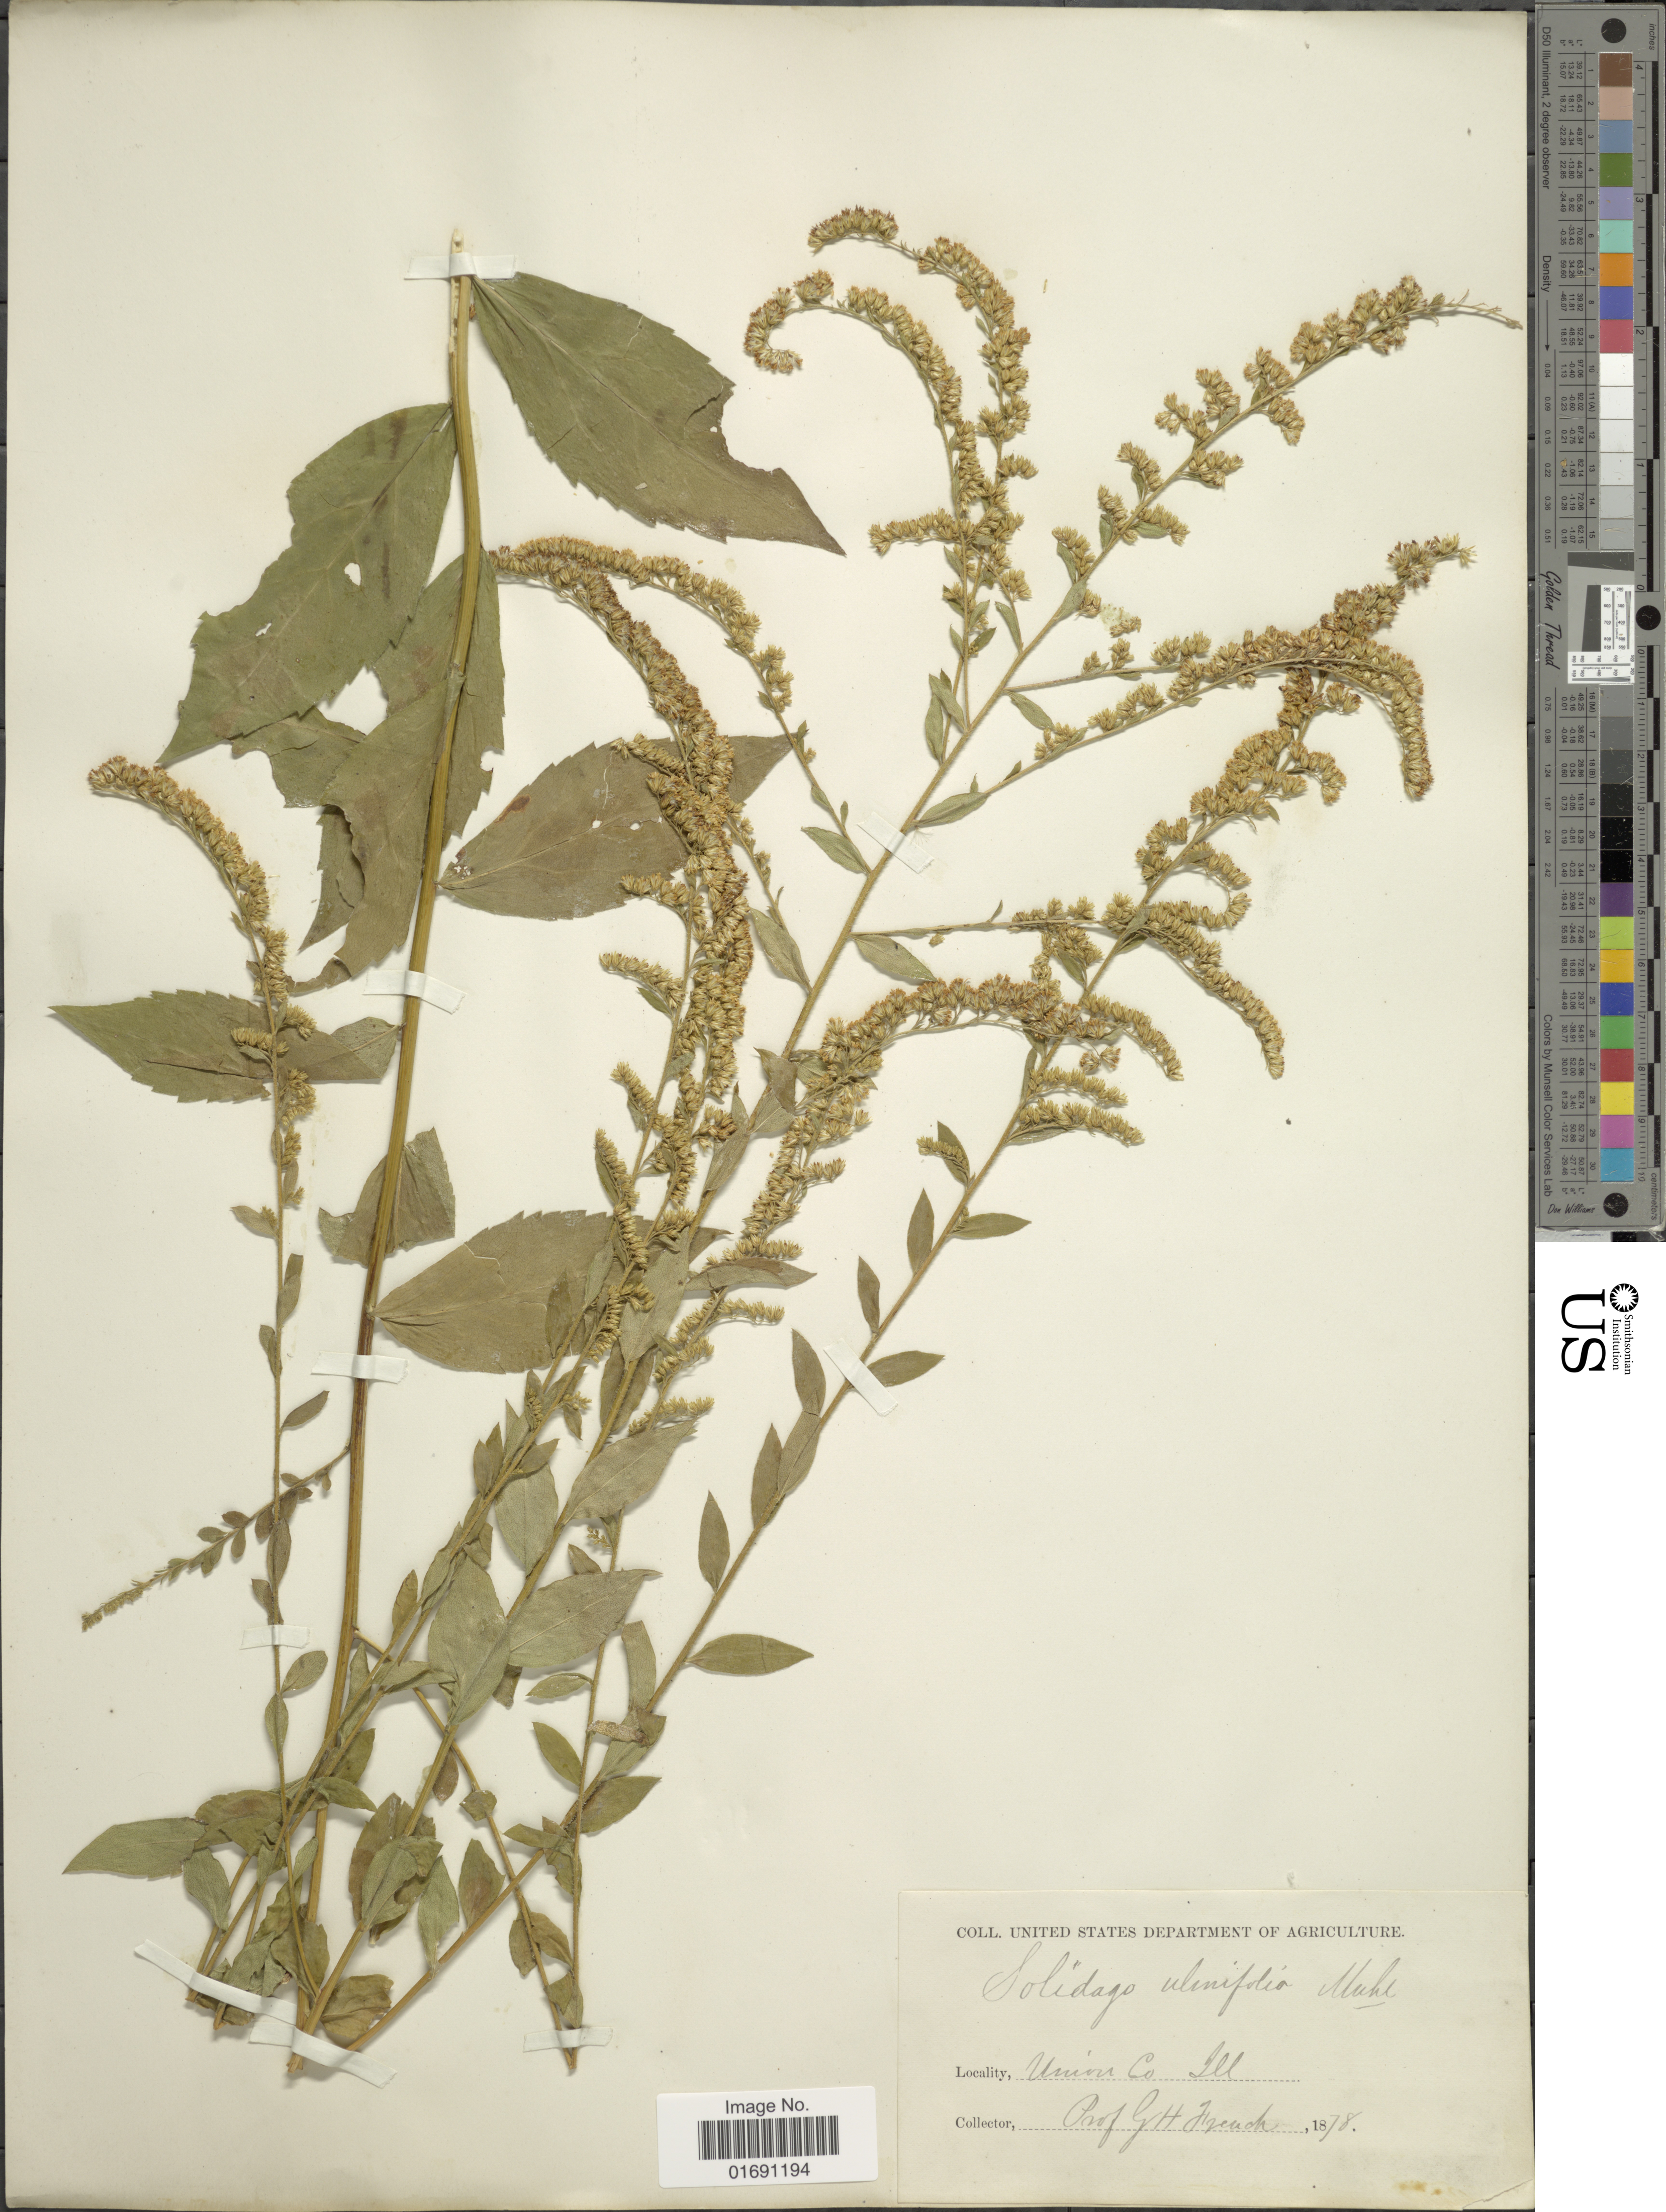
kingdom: Plantae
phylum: Tracheophyta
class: Magnoliopsida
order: Asterales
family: Asteraceae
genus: Solidago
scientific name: Solidago ulmifolia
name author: Muhl. ex Willd.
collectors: G. H. French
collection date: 1878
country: United States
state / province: Illinois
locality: Union Co